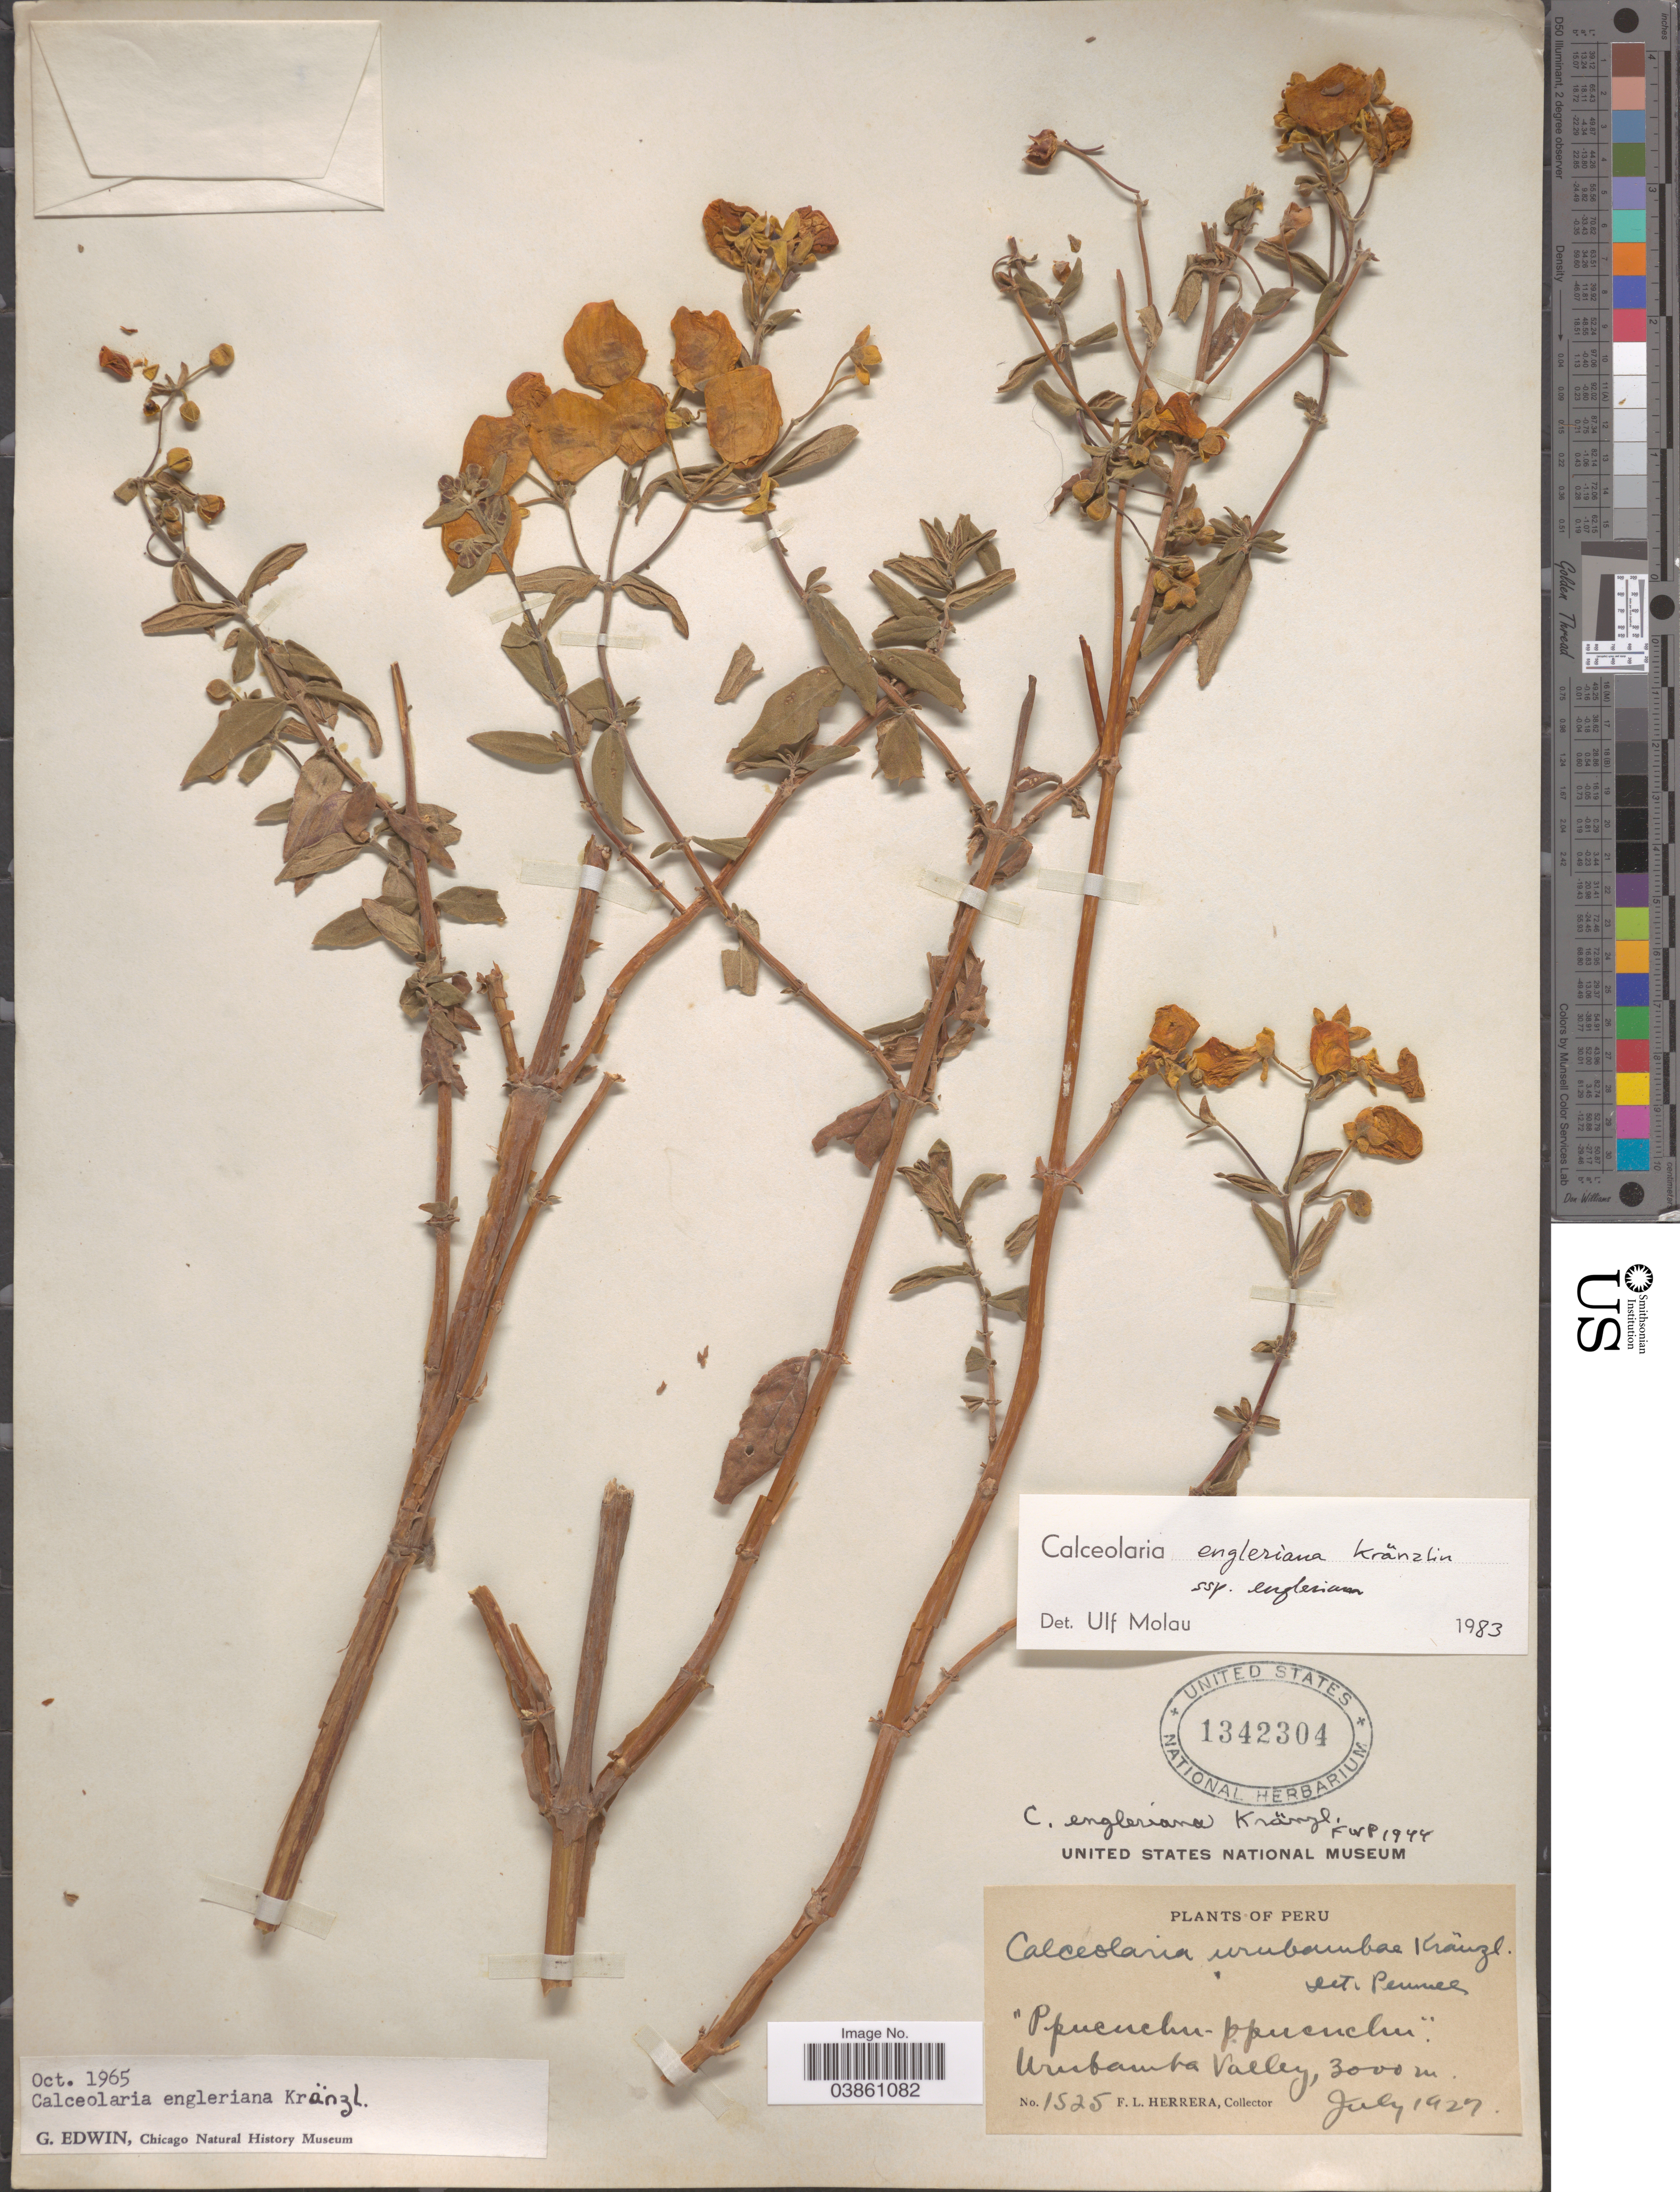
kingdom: Plantae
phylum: Tracheophyta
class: Magnoliopsida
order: Lamiales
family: Calceolariaceae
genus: Calceolaria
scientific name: Calceolaria engleriana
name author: Kraenzl.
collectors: F. L. Herrera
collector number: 1525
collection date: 1927-07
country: Peru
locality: Urubamba Valley.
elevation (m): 3000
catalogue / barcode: US 1342304